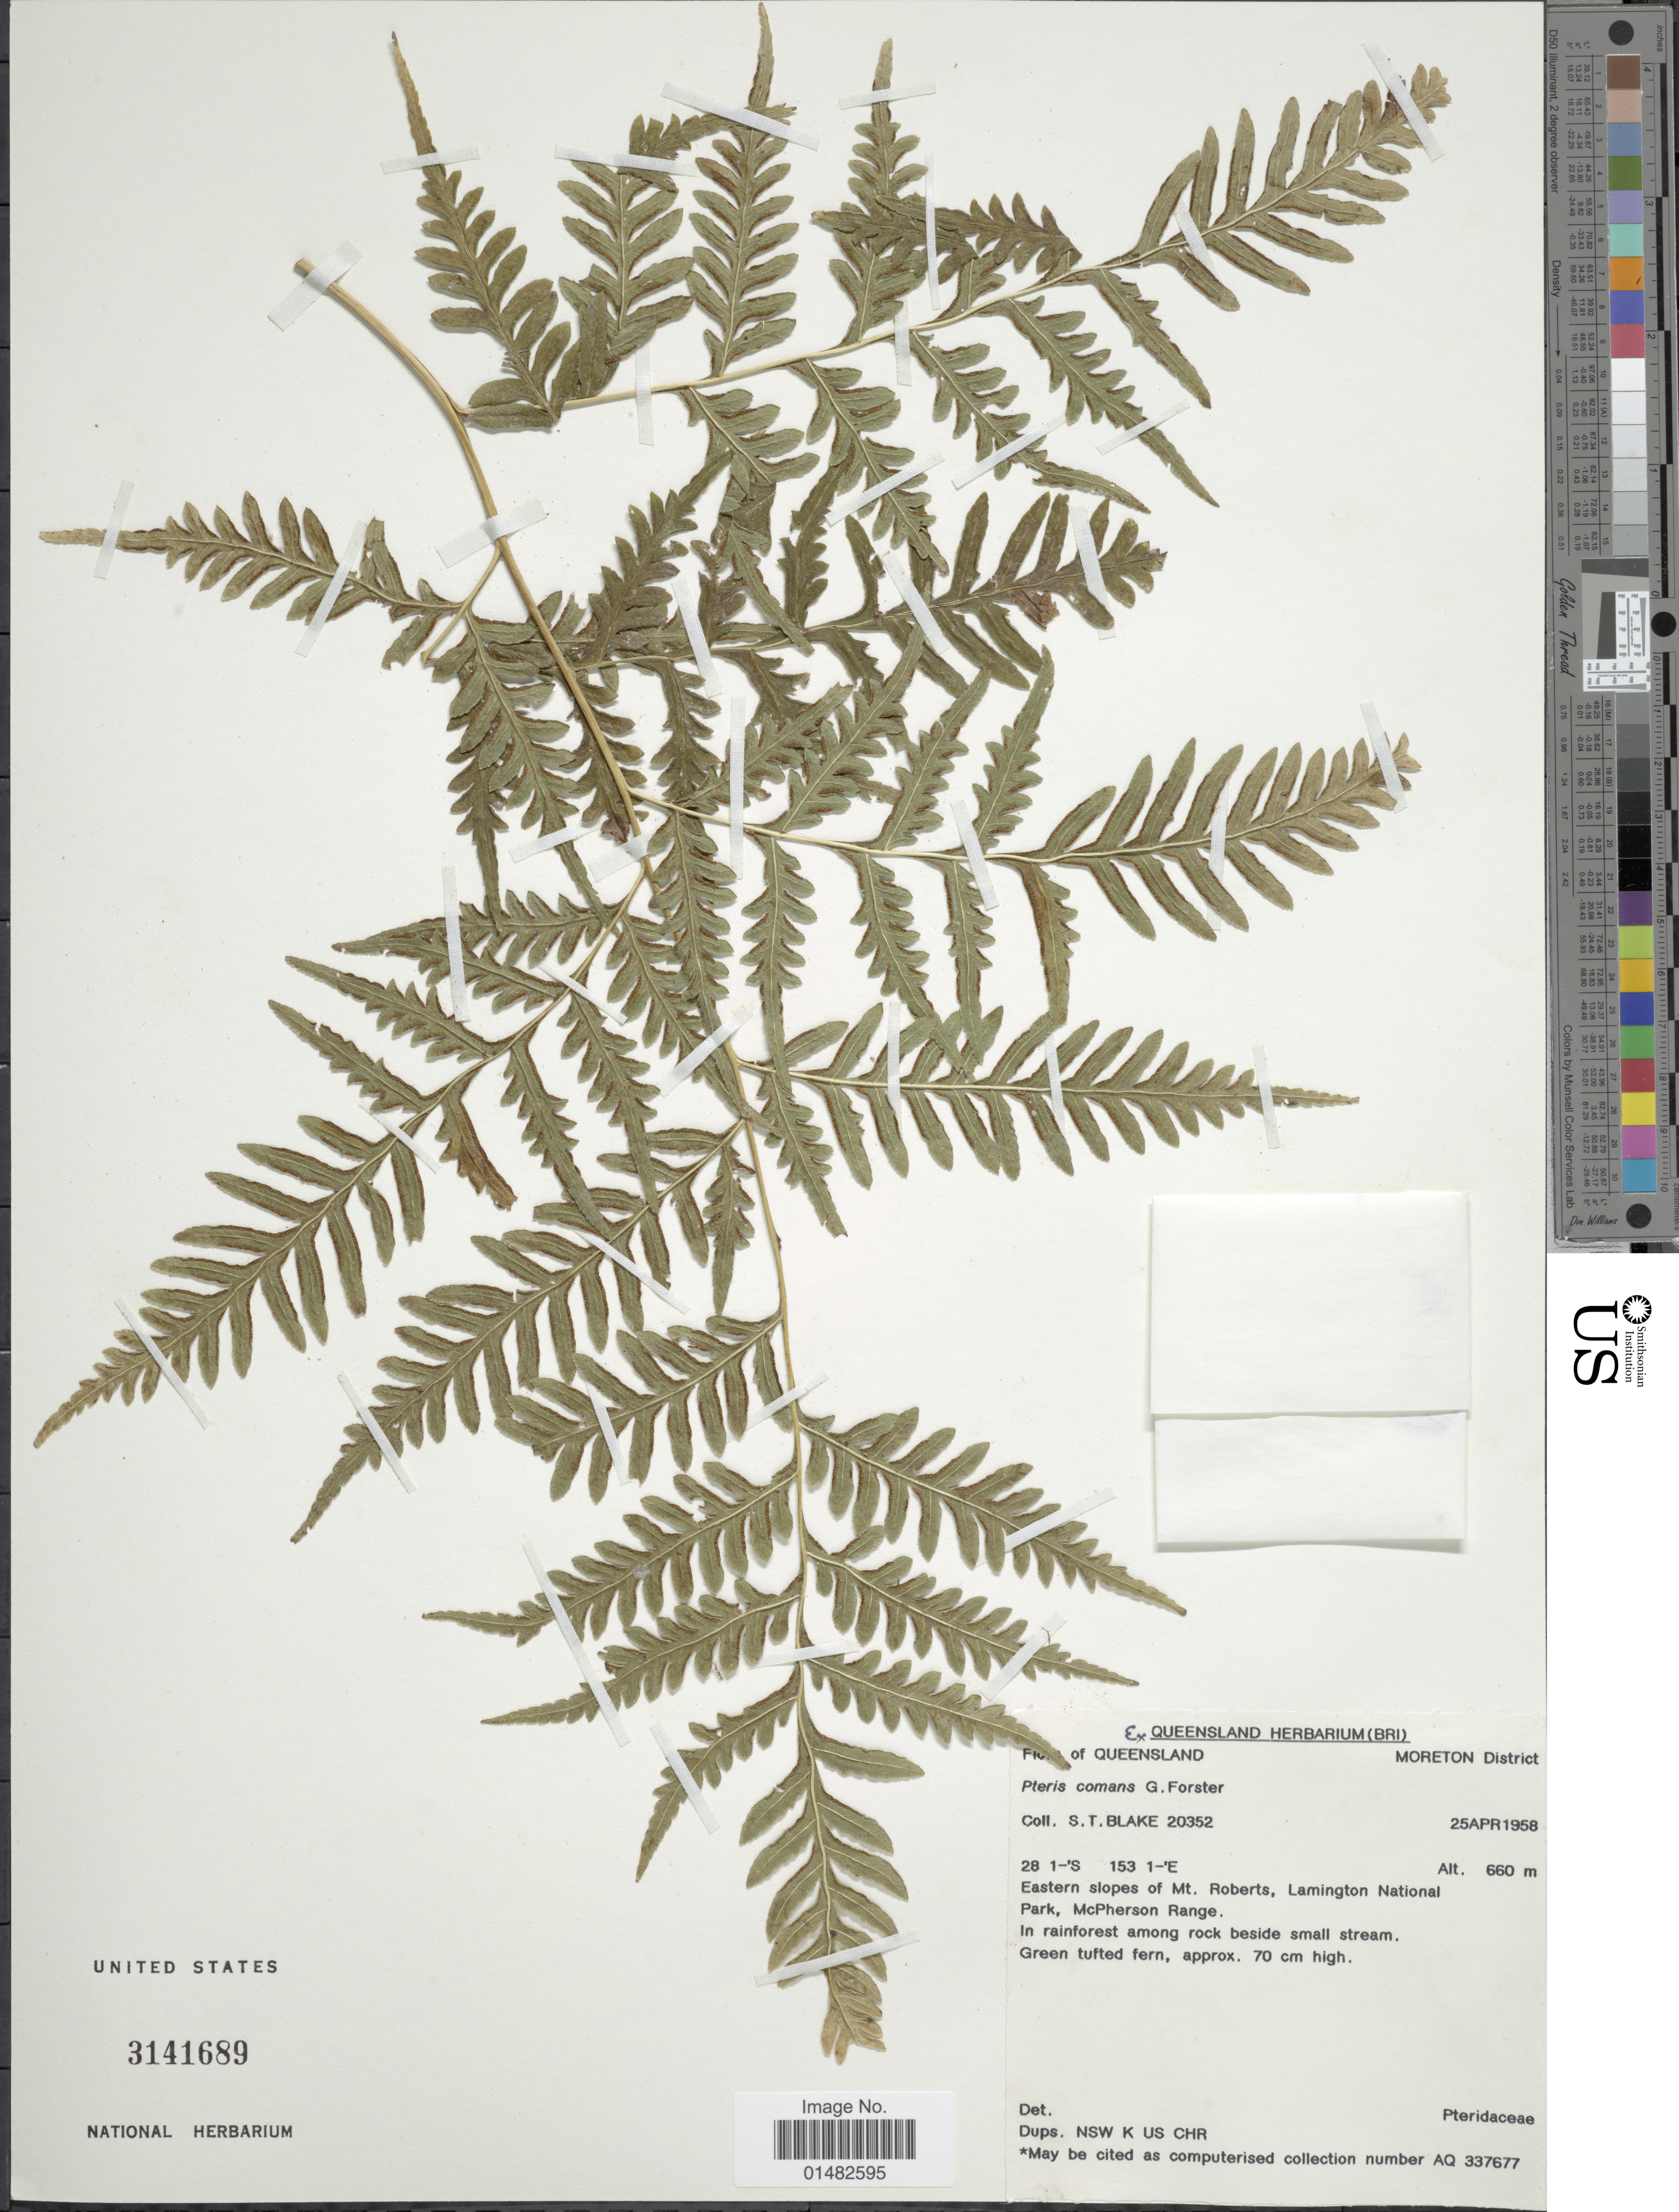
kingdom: Plantae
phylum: Tracheophyta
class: Polypodiopsida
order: Polypodiales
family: Pteridaceae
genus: Pteris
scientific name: Pteris comans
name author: G. Forst.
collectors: S. T. Blake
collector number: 20352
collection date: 1958-04-25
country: Australia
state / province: Queensland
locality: Queensland: Moreton District, Eastern slopes of Mt. Roberts, Lamington National Park, McPherson Range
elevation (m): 660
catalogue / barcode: US 3141689